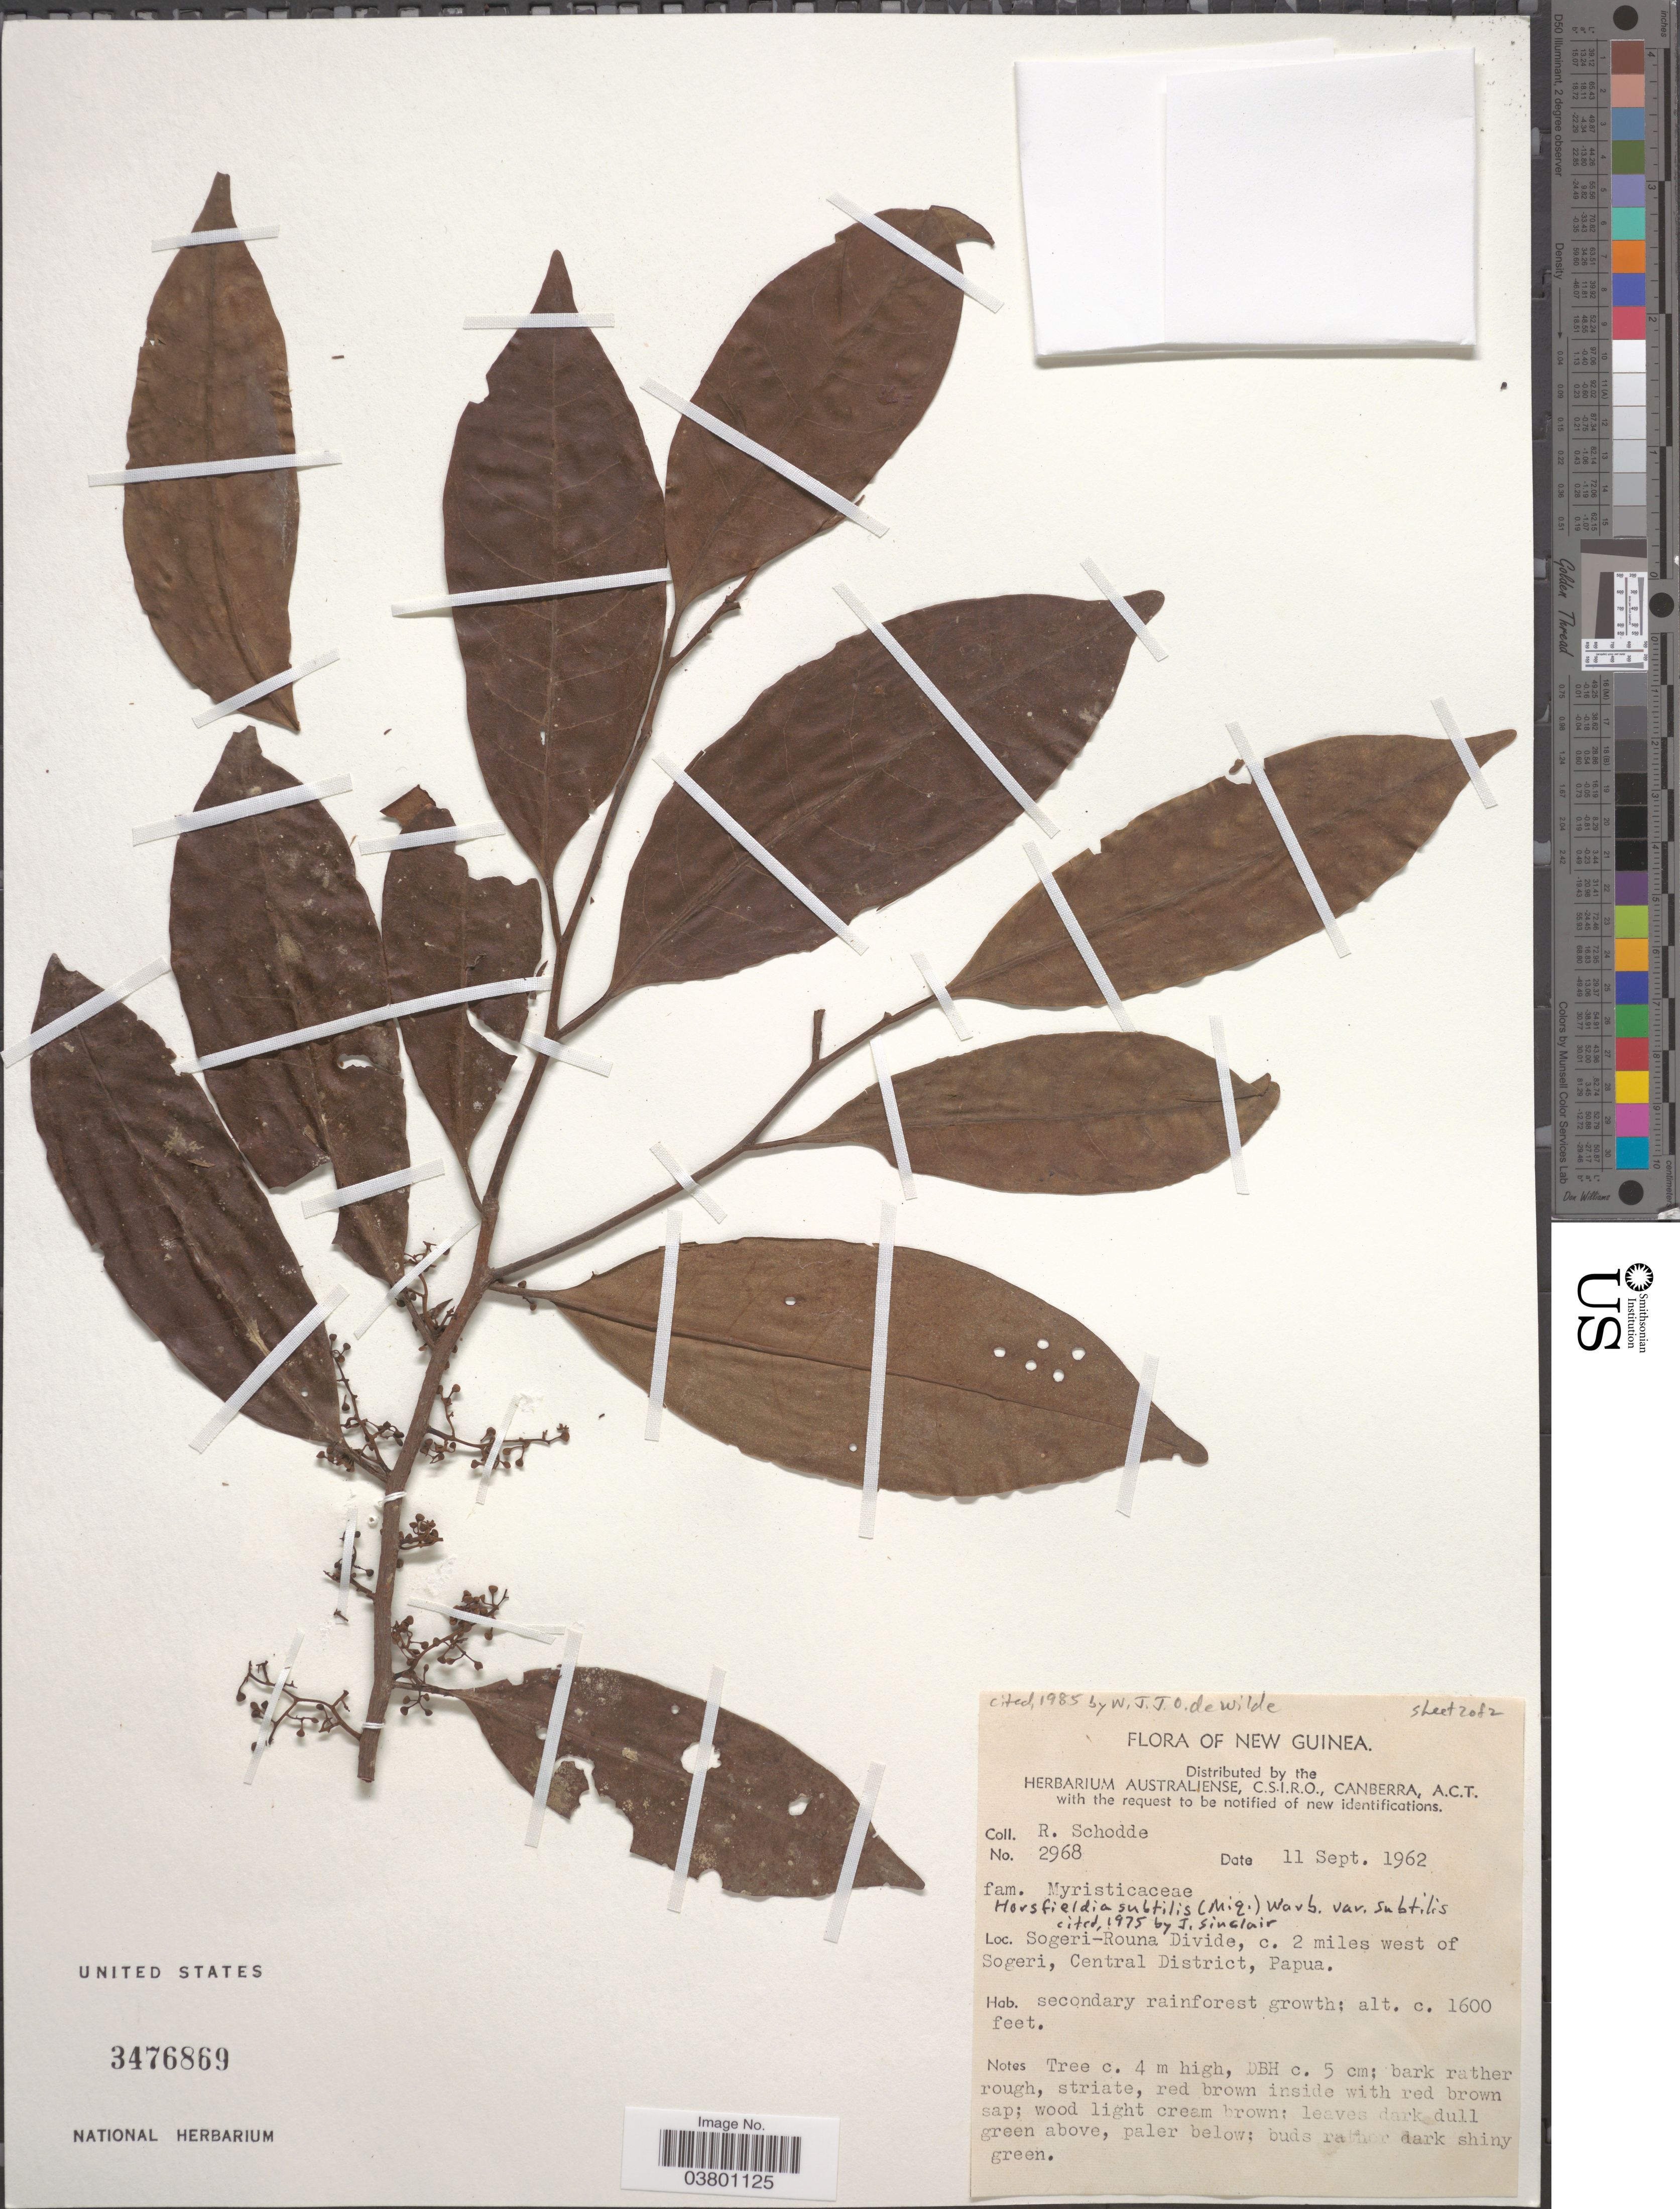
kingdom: Plantae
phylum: Tracheophyta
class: Magnoliopsida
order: Magnoliales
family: Myristicaceae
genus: Horsfieldia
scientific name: Horsfieldia subtilis var. subtilis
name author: Warb.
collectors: R. Schodde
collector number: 2968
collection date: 1962-09-11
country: Papua New Guinea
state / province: Central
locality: New Guinea. Sogeri-Rouna Divide, c. 2 miles west of Sogeri, Central District, Papua.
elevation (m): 488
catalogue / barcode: US 3476869